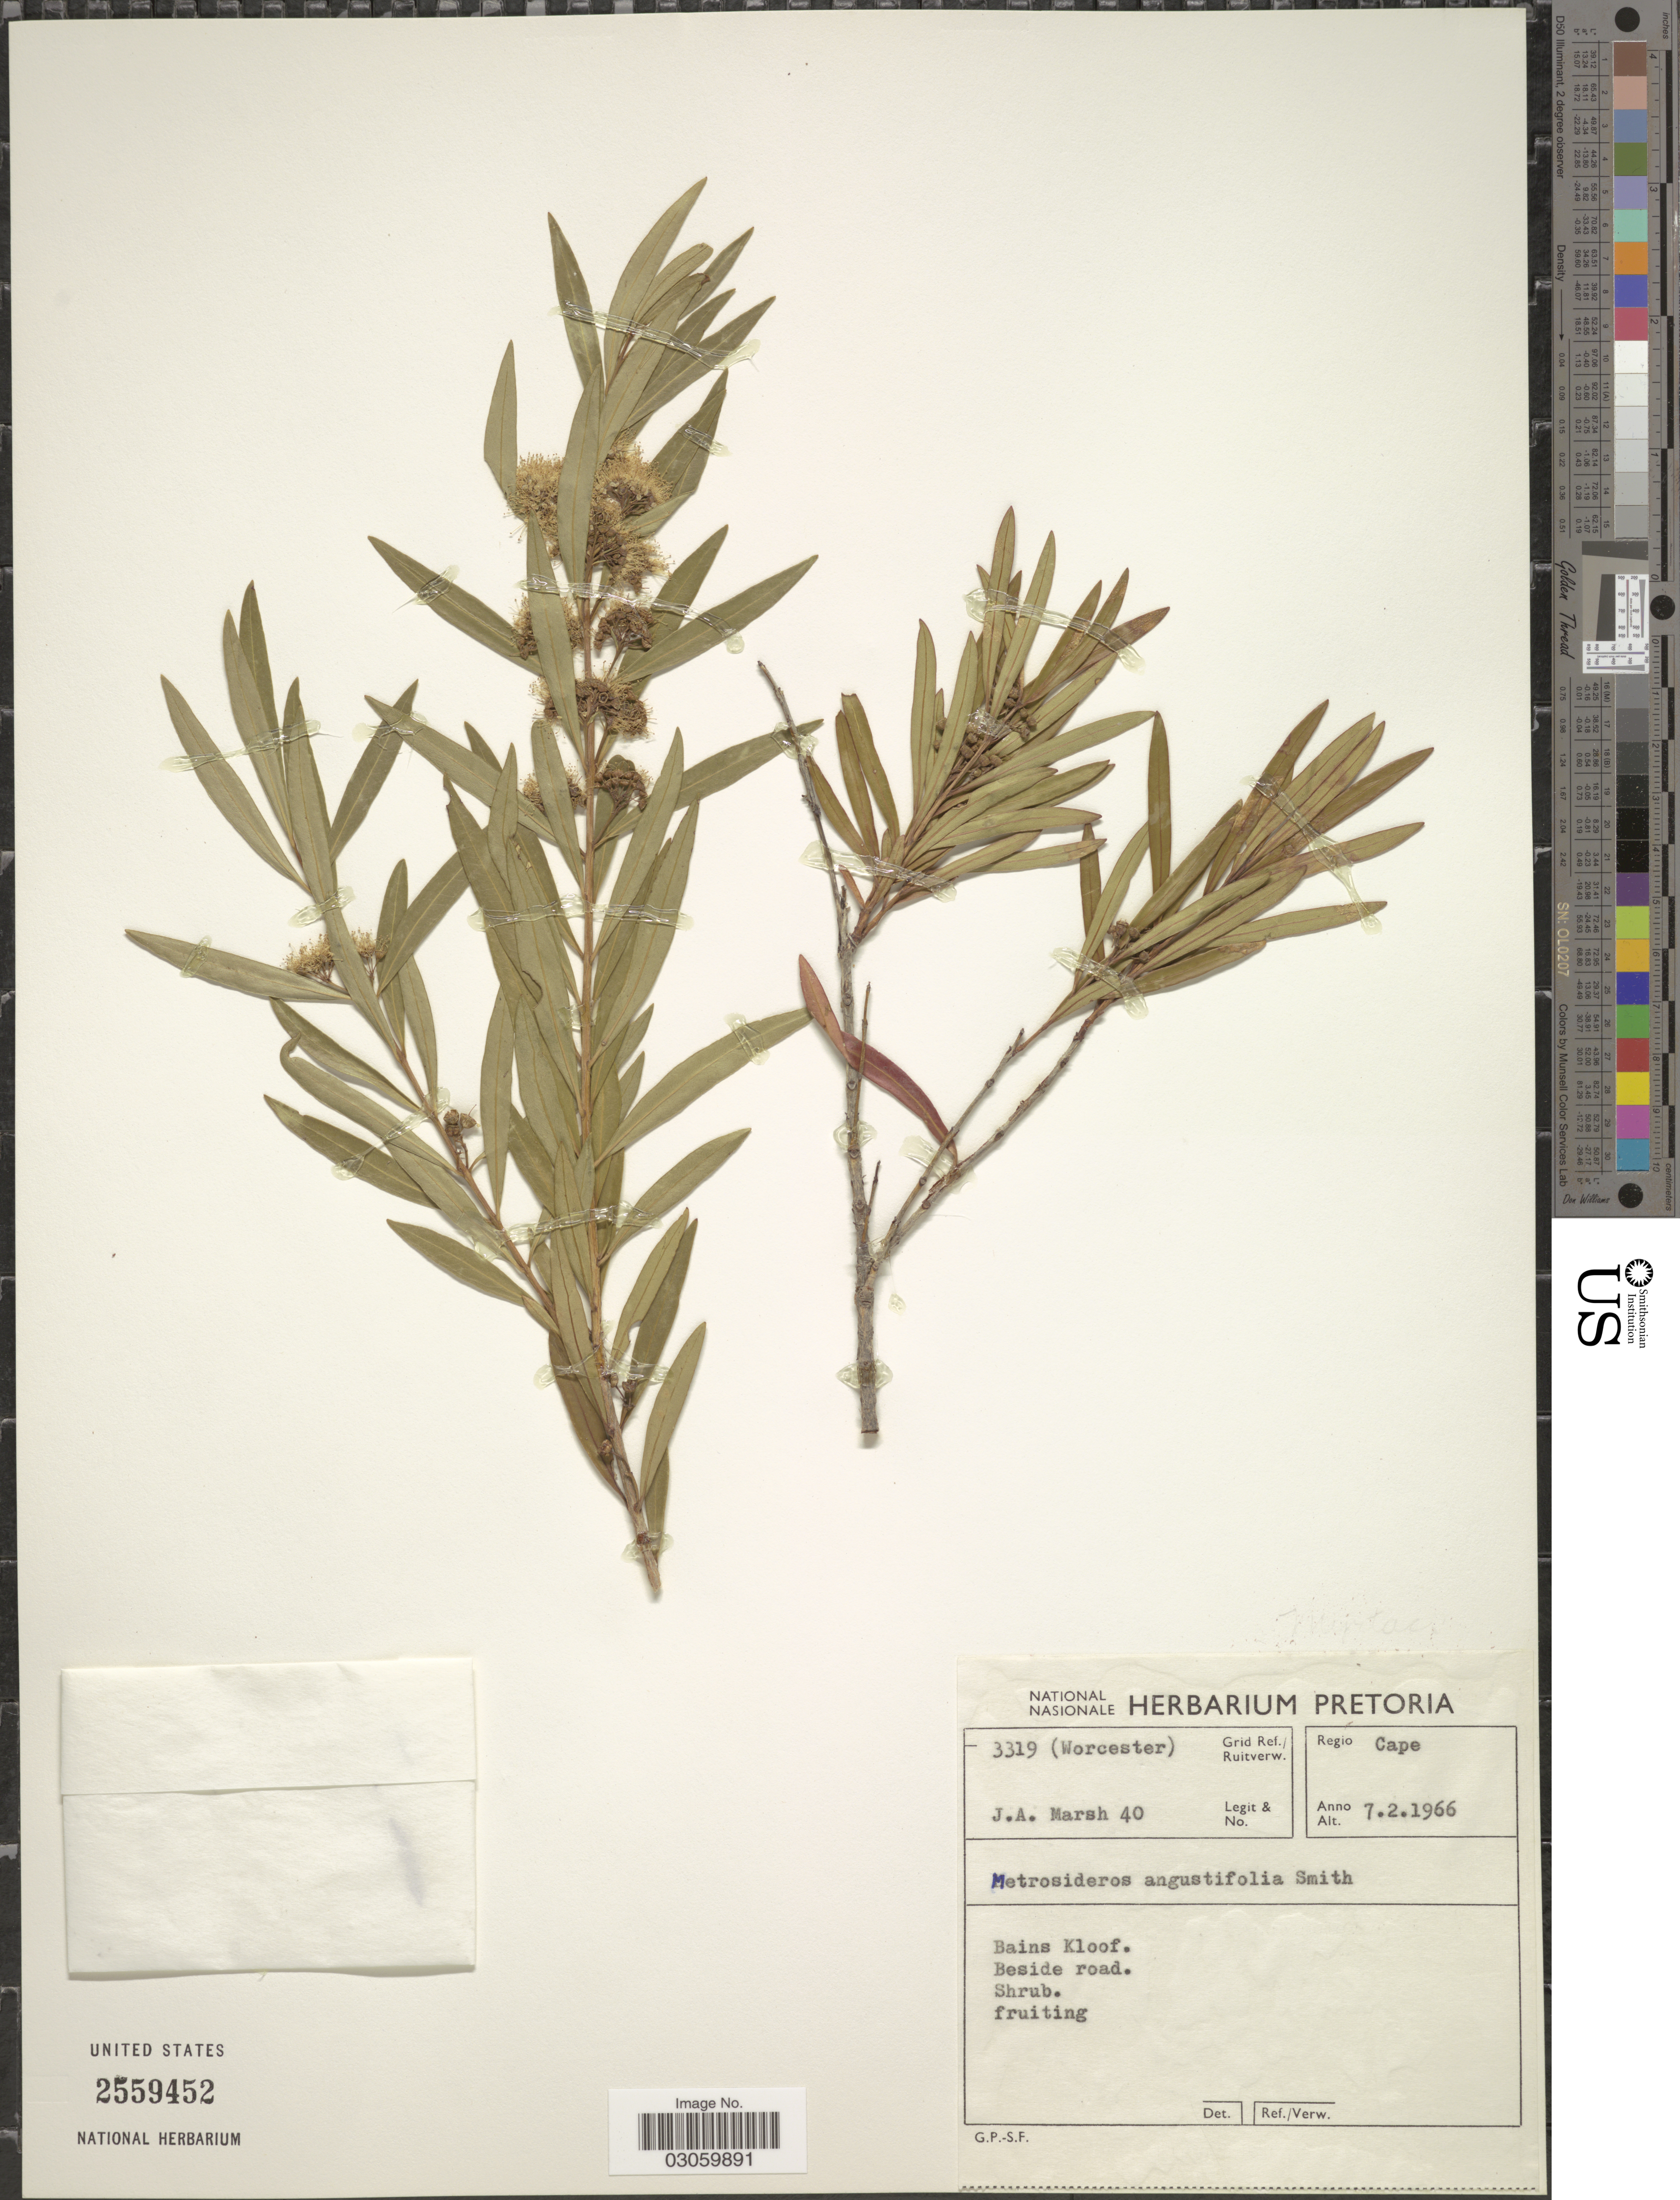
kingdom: Plantae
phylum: Tracheophyta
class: Magnoliopsida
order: Myrtales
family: Myrtaceae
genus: Metrosideros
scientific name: Metrosideros angustifolia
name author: (L.) Sm.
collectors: J. Marsh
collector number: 40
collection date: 1966-02-07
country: South Africa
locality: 3319 (Worcester) Grid Ref./ Ruitverw. Regio Cape. Bains Kloof. Beside road.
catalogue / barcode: US 2559452